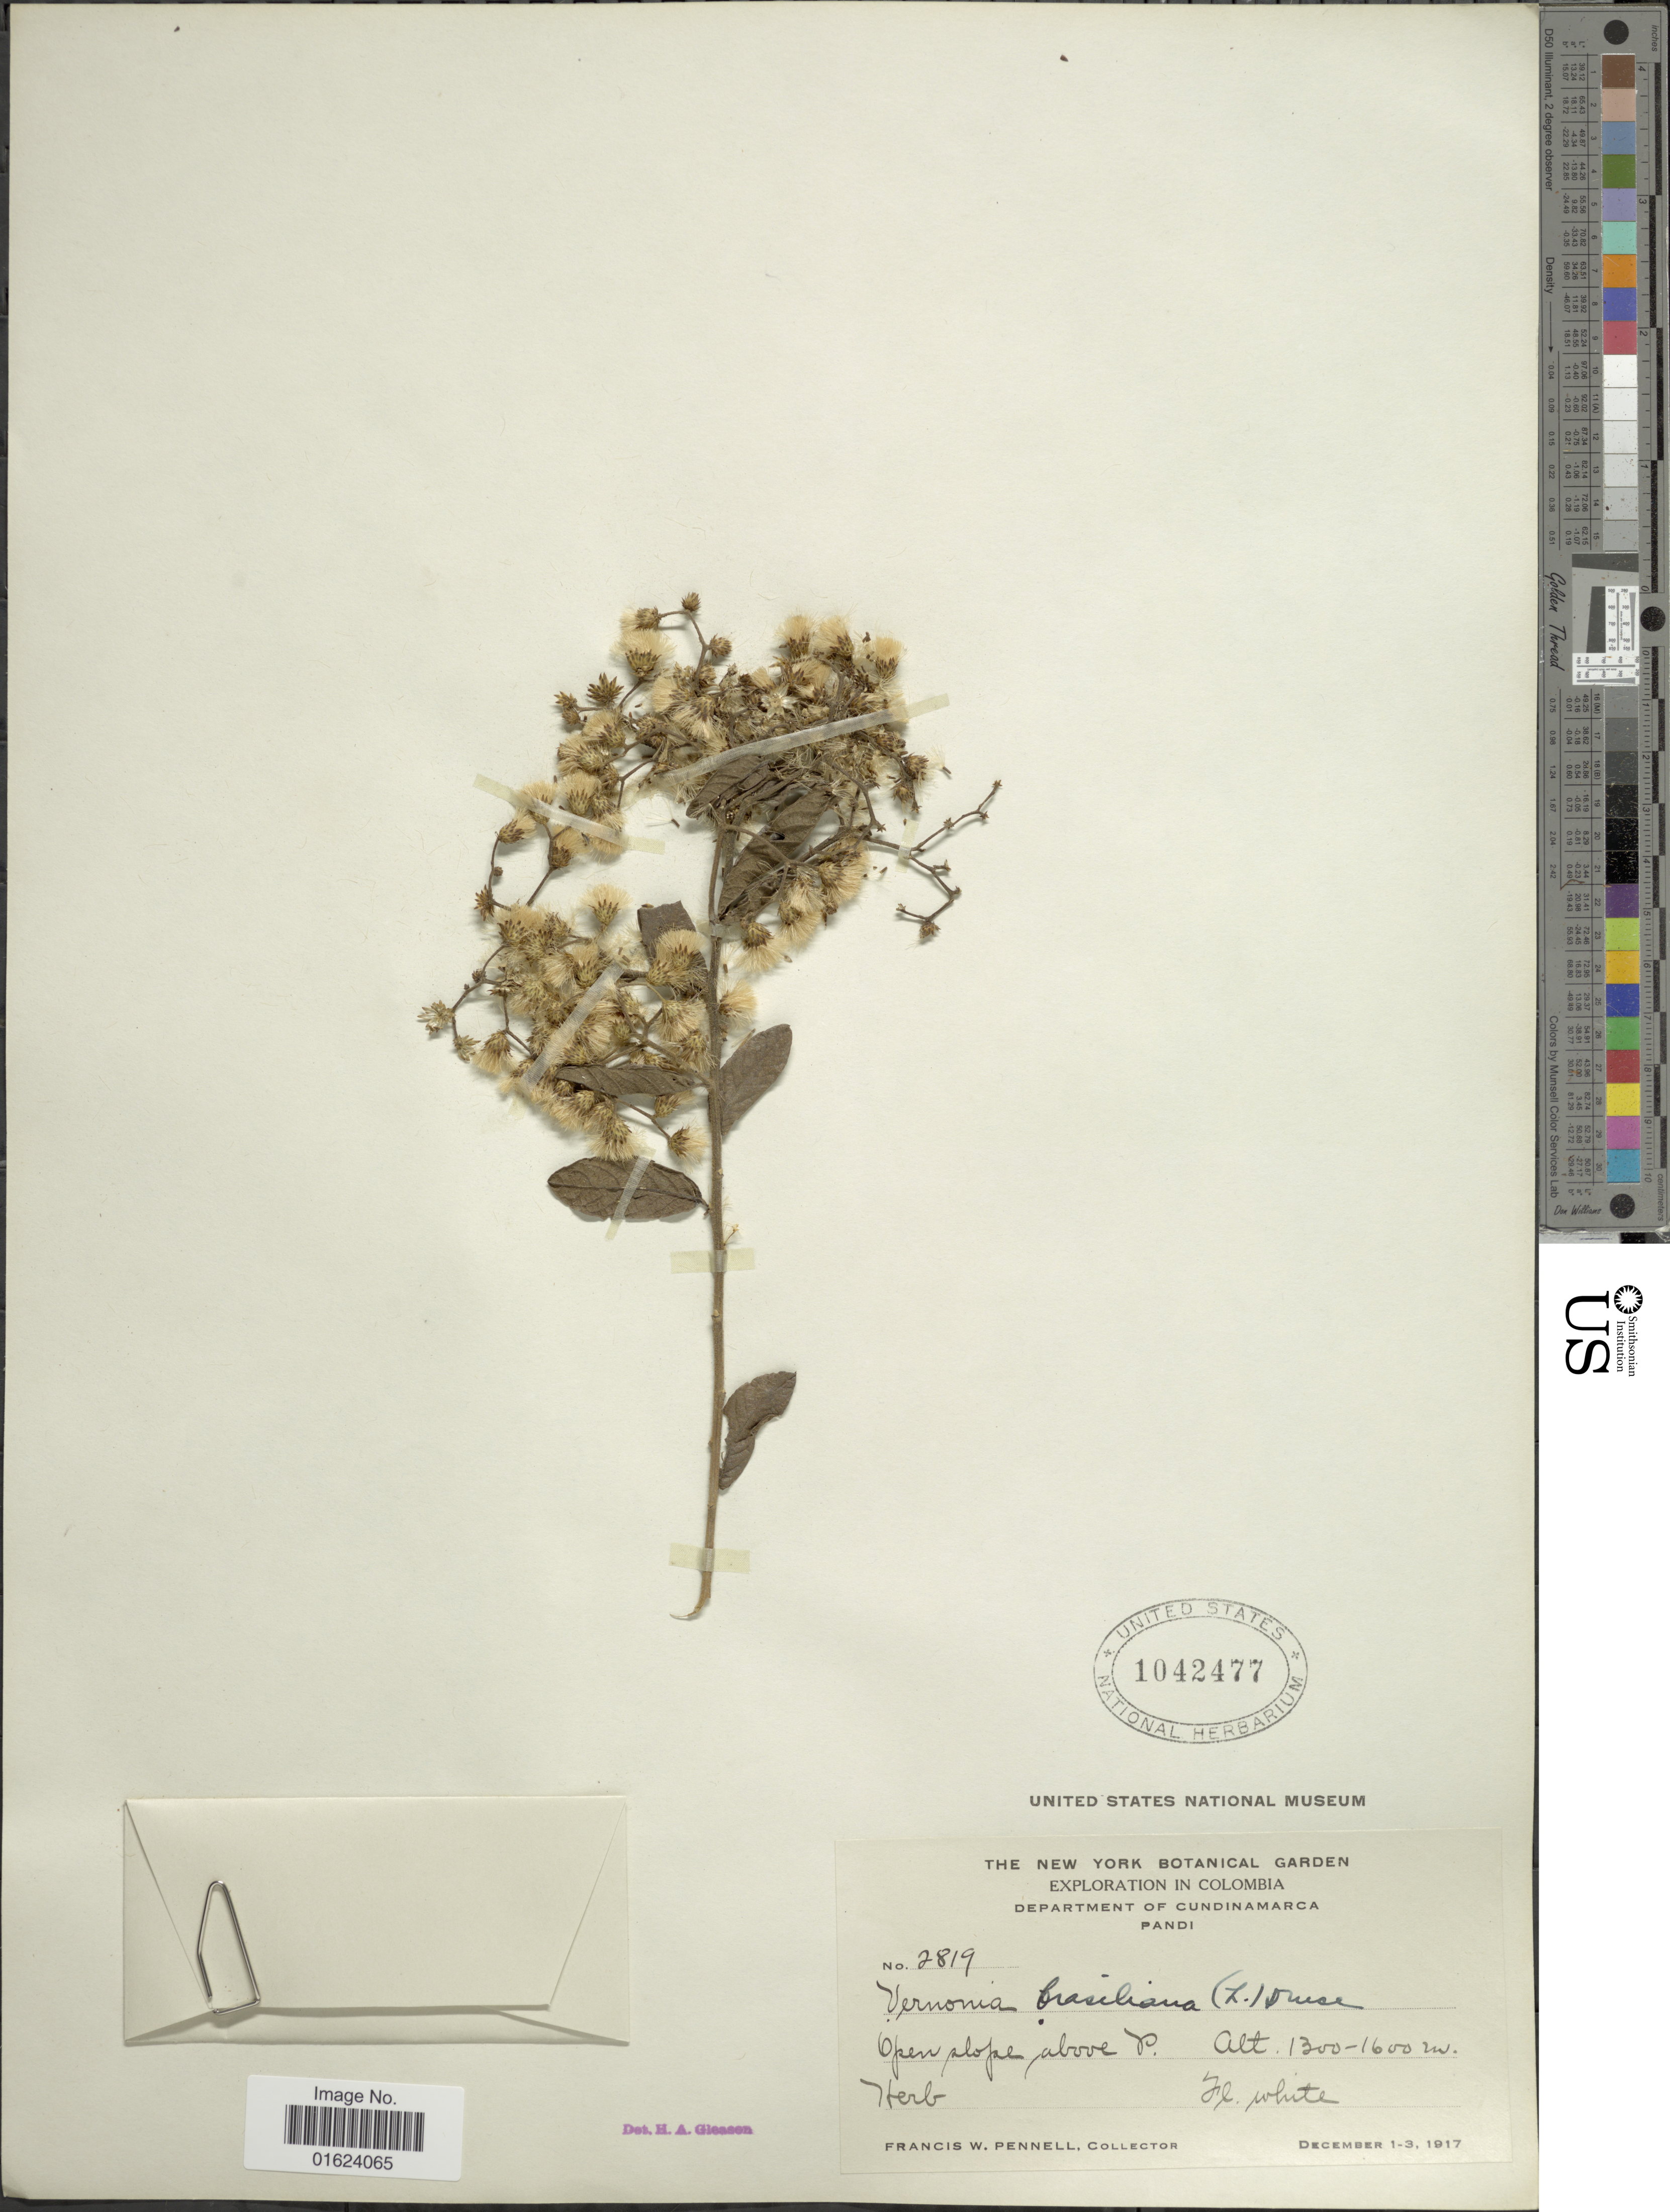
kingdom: Plantae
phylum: Tracheophyta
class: Magnoliopsida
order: Asterales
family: Asteraceae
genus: Vernonia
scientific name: Vernonia brasiliana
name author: (L.) Druce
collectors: F. W. Pennell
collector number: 2819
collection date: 1917-12-01/1917-12-03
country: Colombia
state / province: Cundinamarca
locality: Colombia, Department of Cundinamarca, Pandi.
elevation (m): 1300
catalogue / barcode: US 1042477